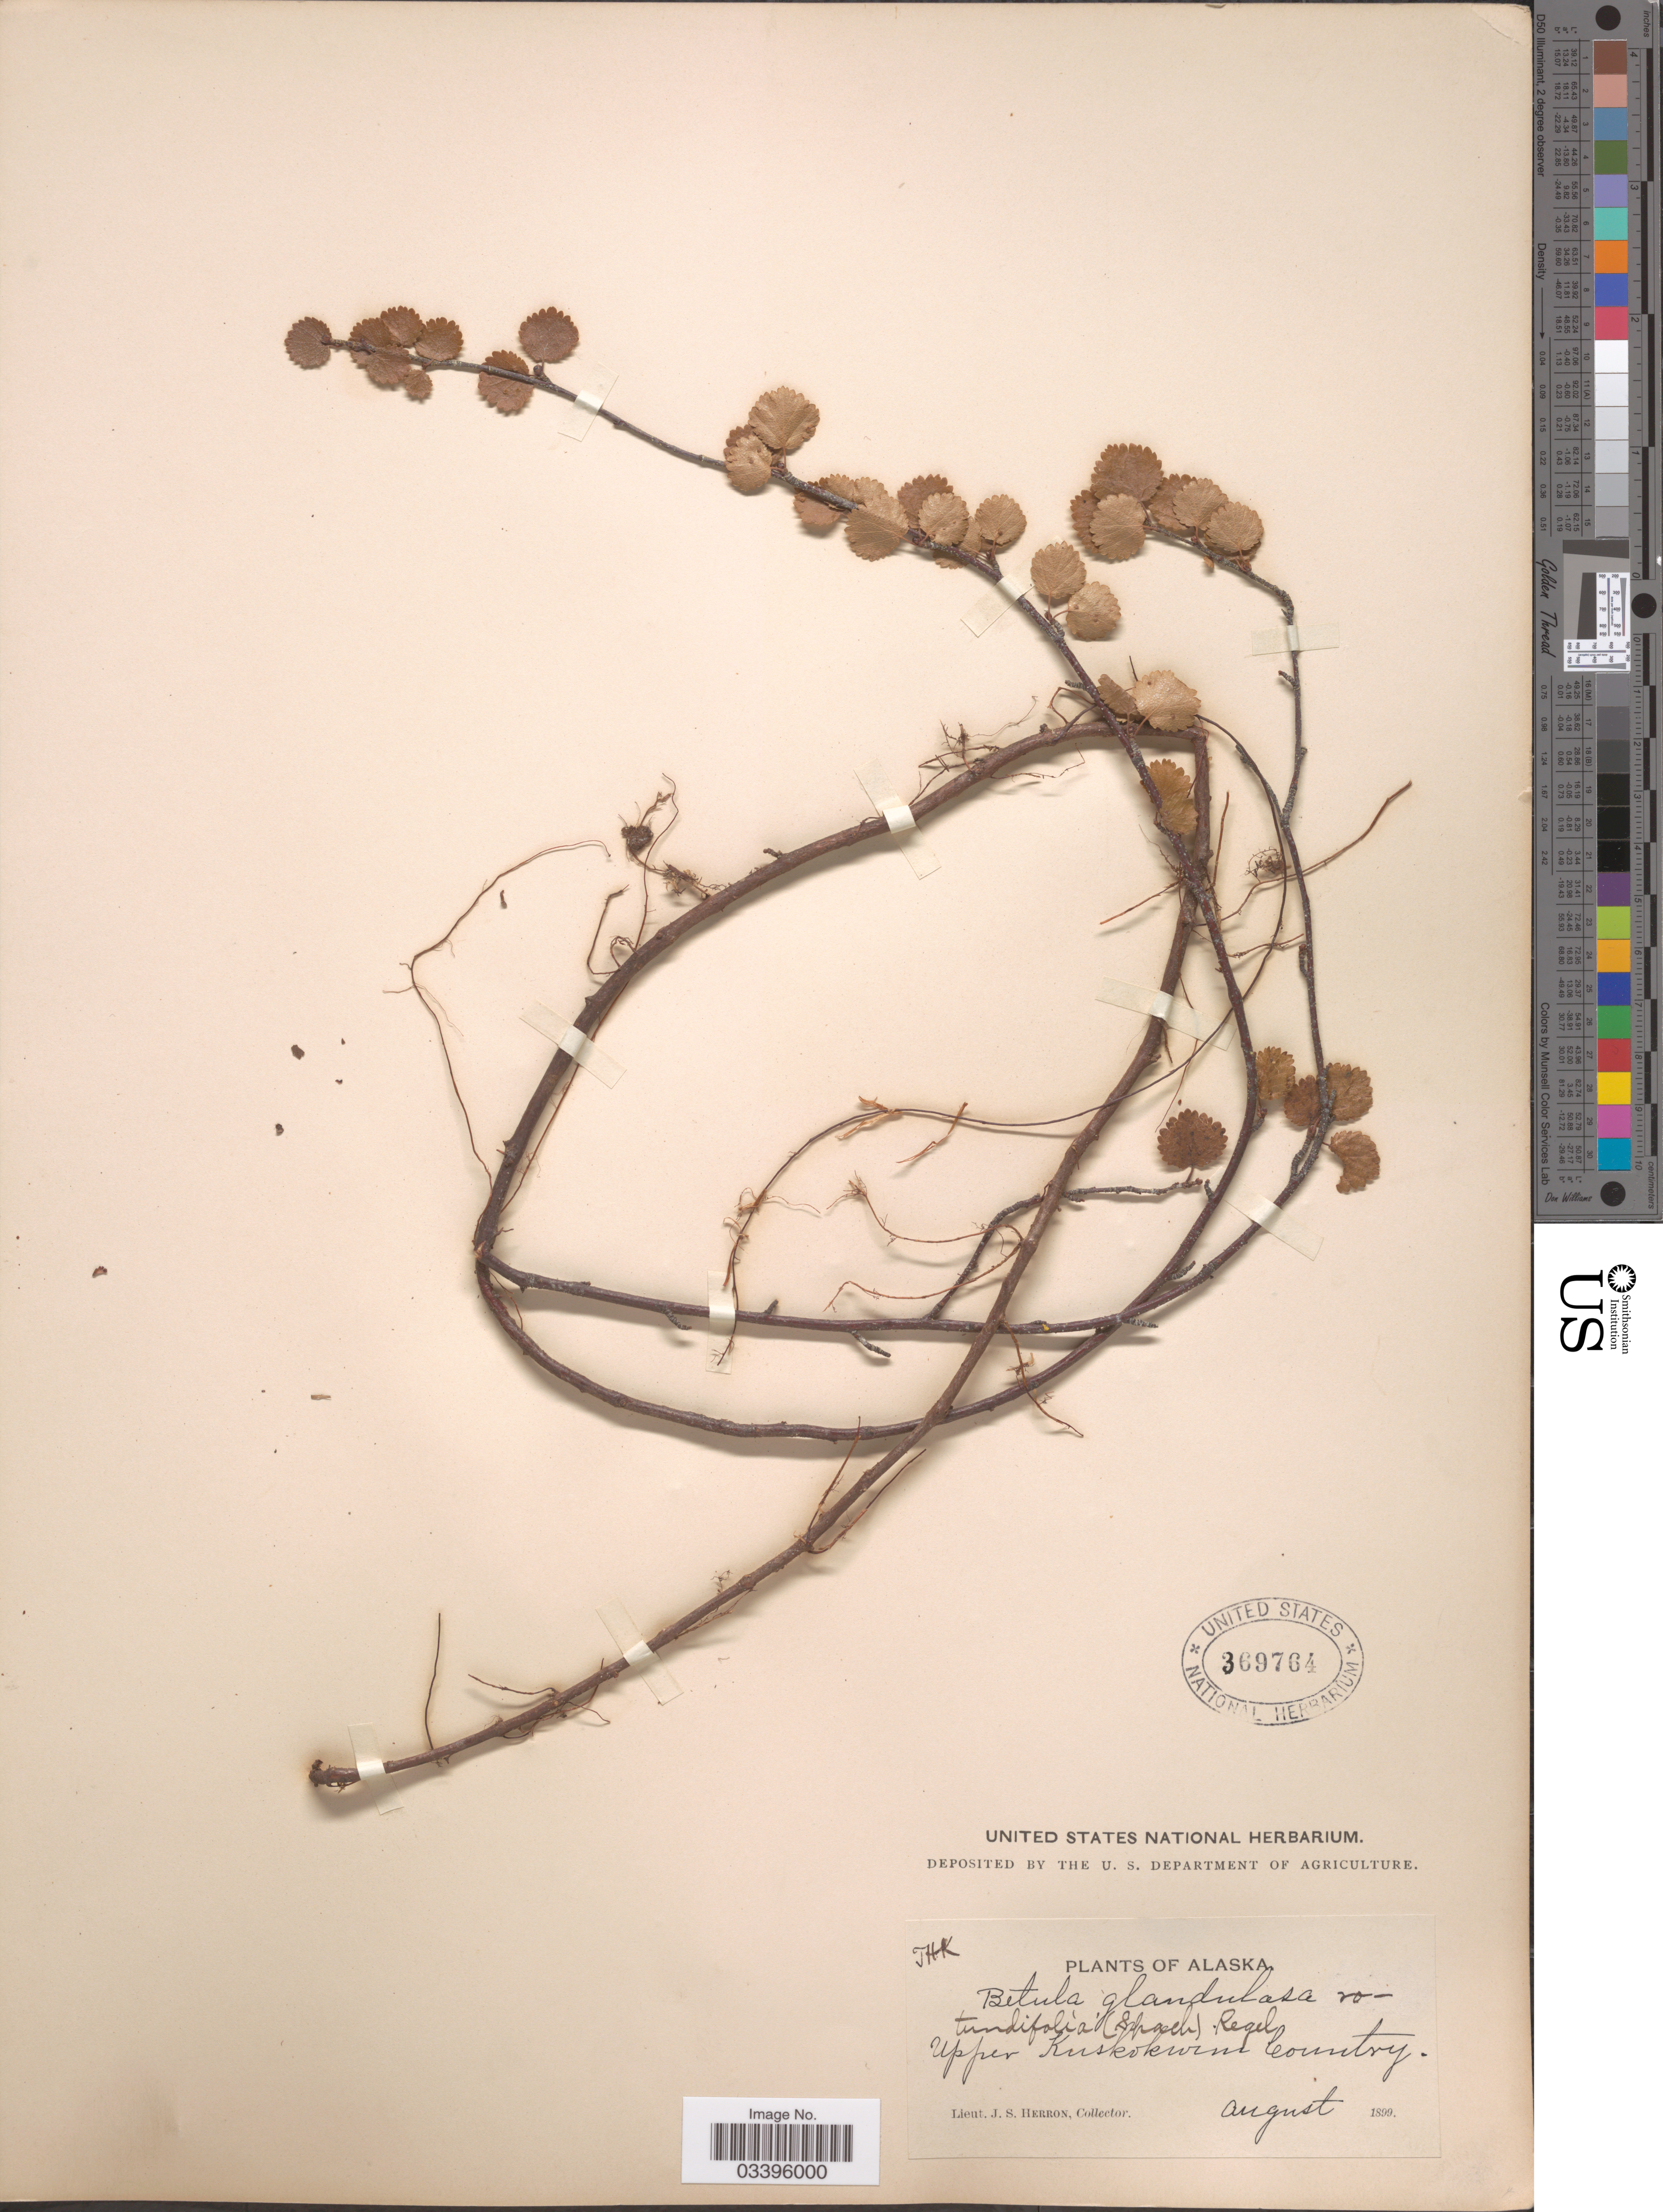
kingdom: Plantae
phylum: Tracheophyta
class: Magnoliopsida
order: Fagales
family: Betulaceae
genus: Betula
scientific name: Betula nana subsp. exilis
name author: L.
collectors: J. Herron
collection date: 1899-08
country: United States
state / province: Alaska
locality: Upper Kuskokwim Country.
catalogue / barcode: US 369764